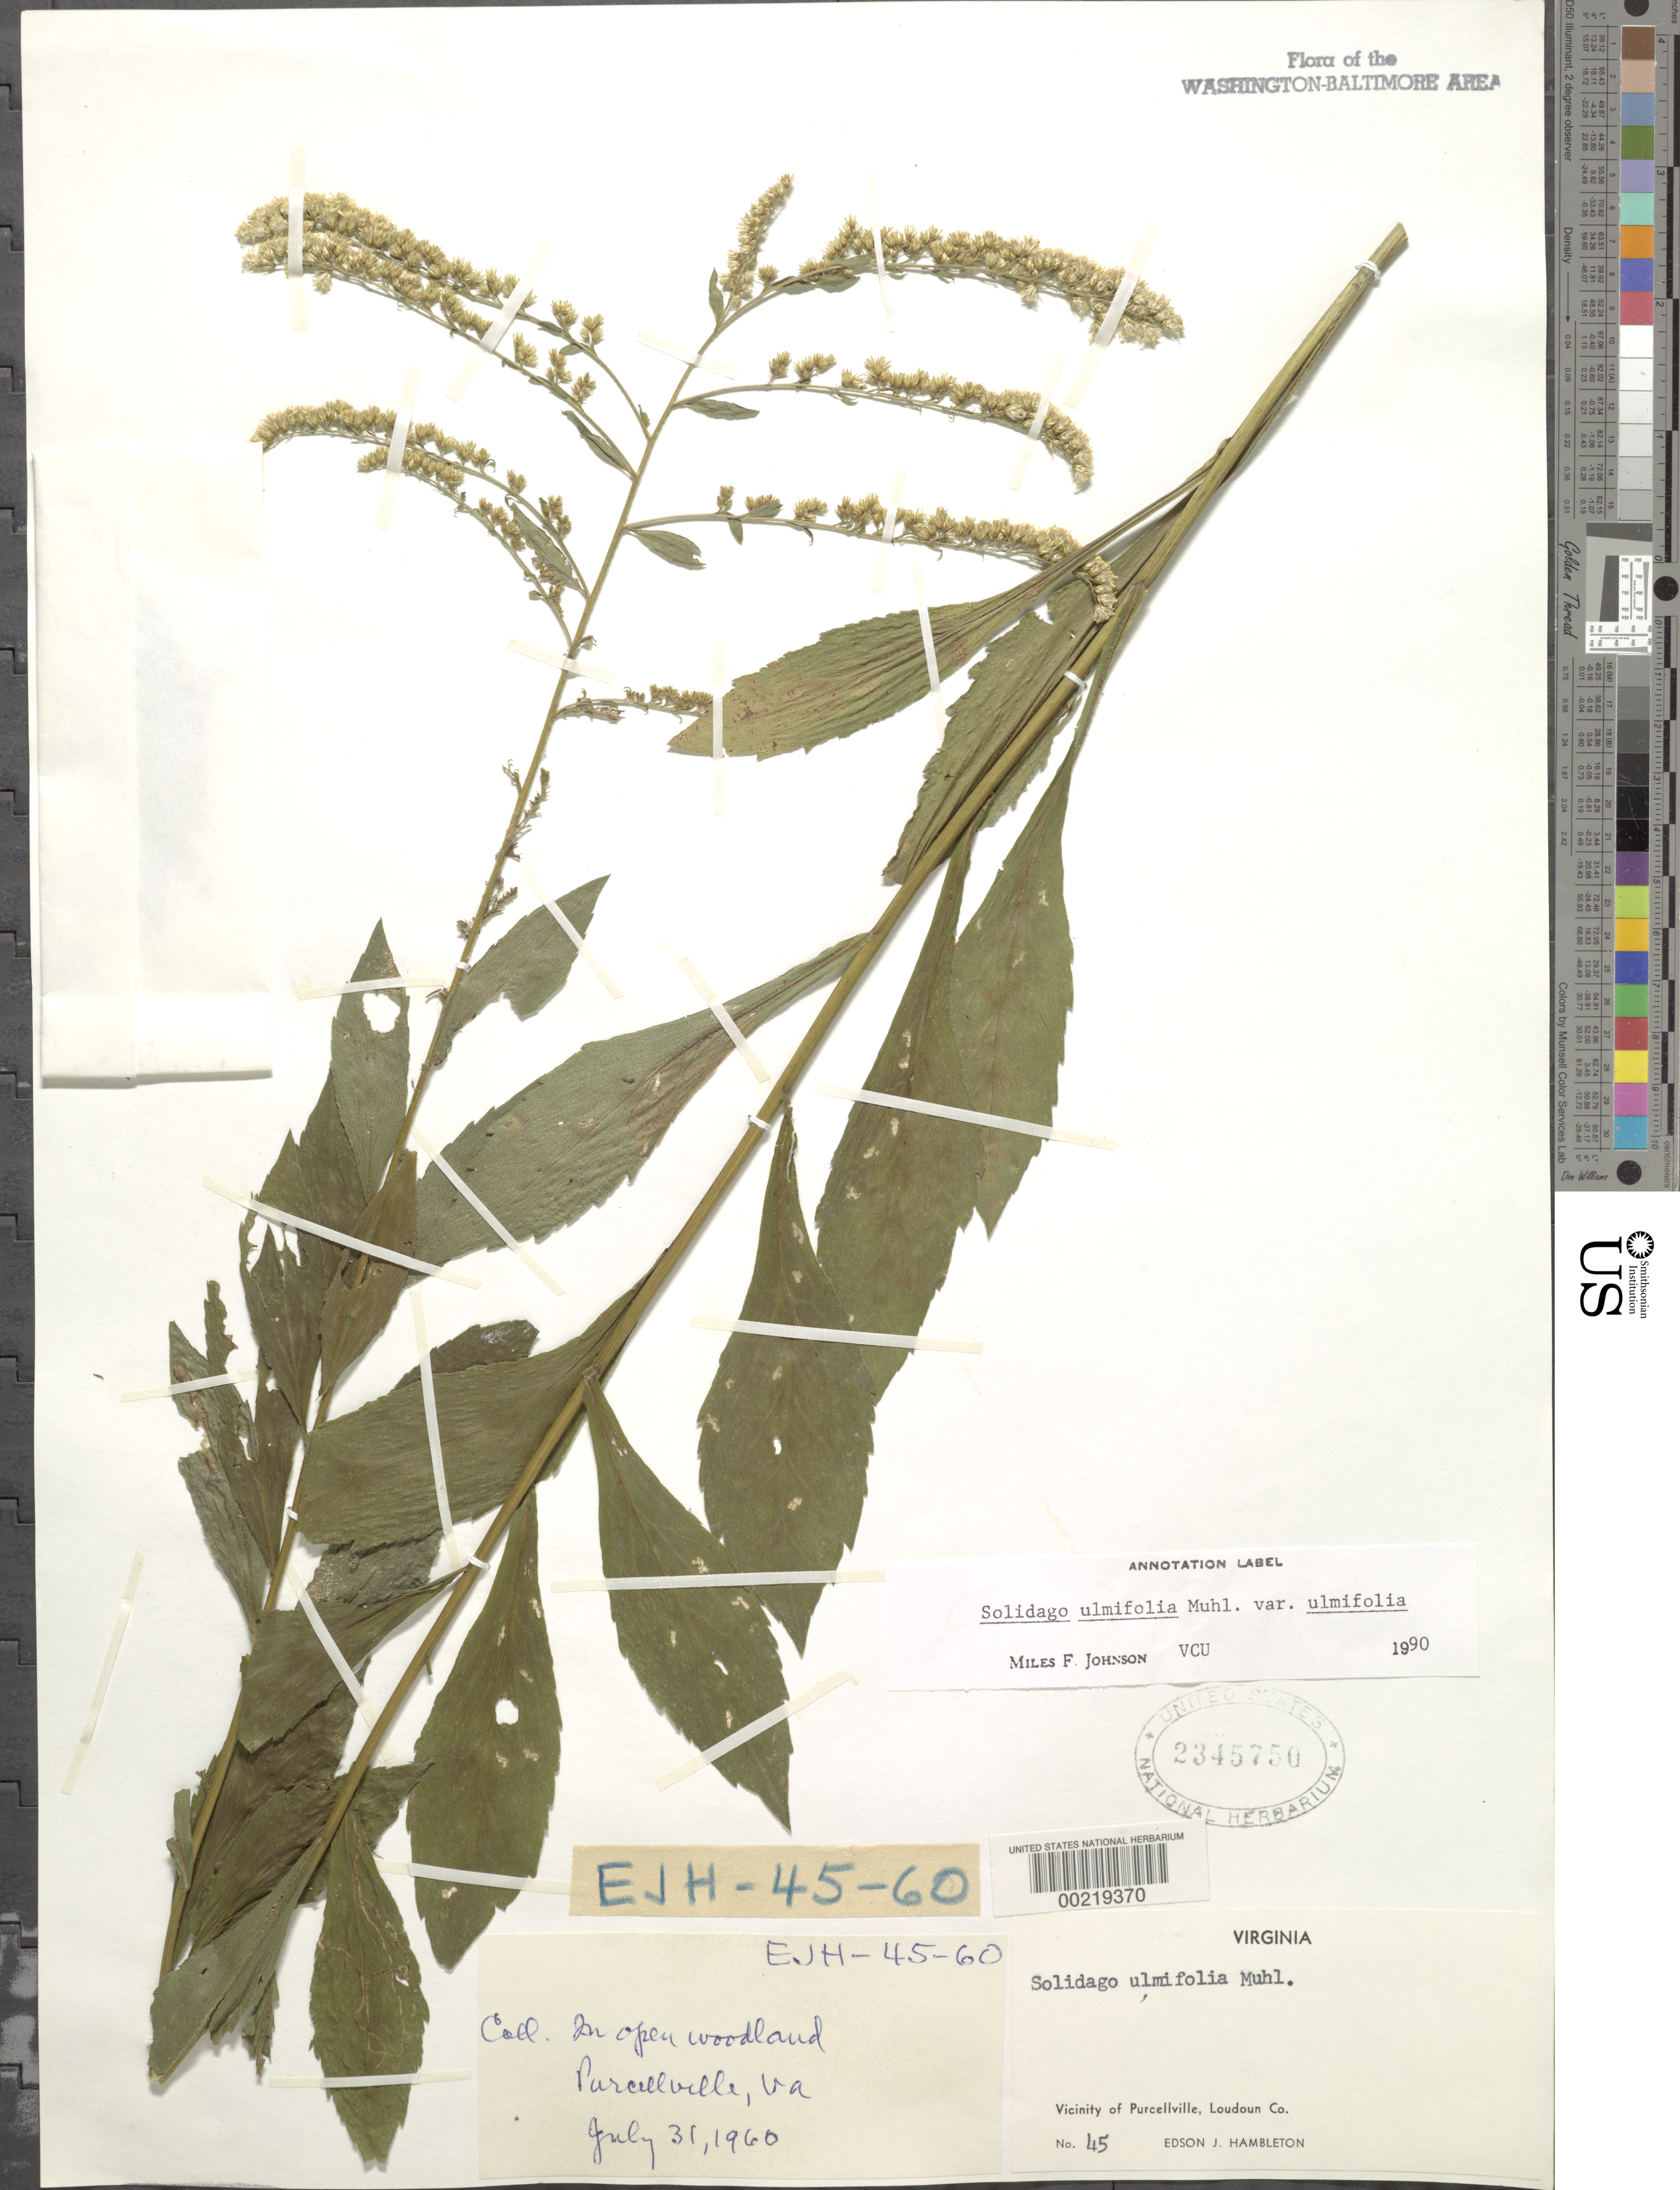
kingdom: Plantae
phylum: Tracheophyta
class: Magnoliopsida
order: Asterales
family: Asteraceae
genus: Solidago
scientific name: Solidago ulmifolia var. ulmifolia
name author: Muhl.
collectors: E. Hambleton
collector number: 45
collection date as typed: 31 Jul 1960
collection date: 1960-07-31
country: United States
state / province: Virginia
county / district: Loudoun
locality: Purcellville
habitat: Open woodland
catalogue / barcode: US 2345750